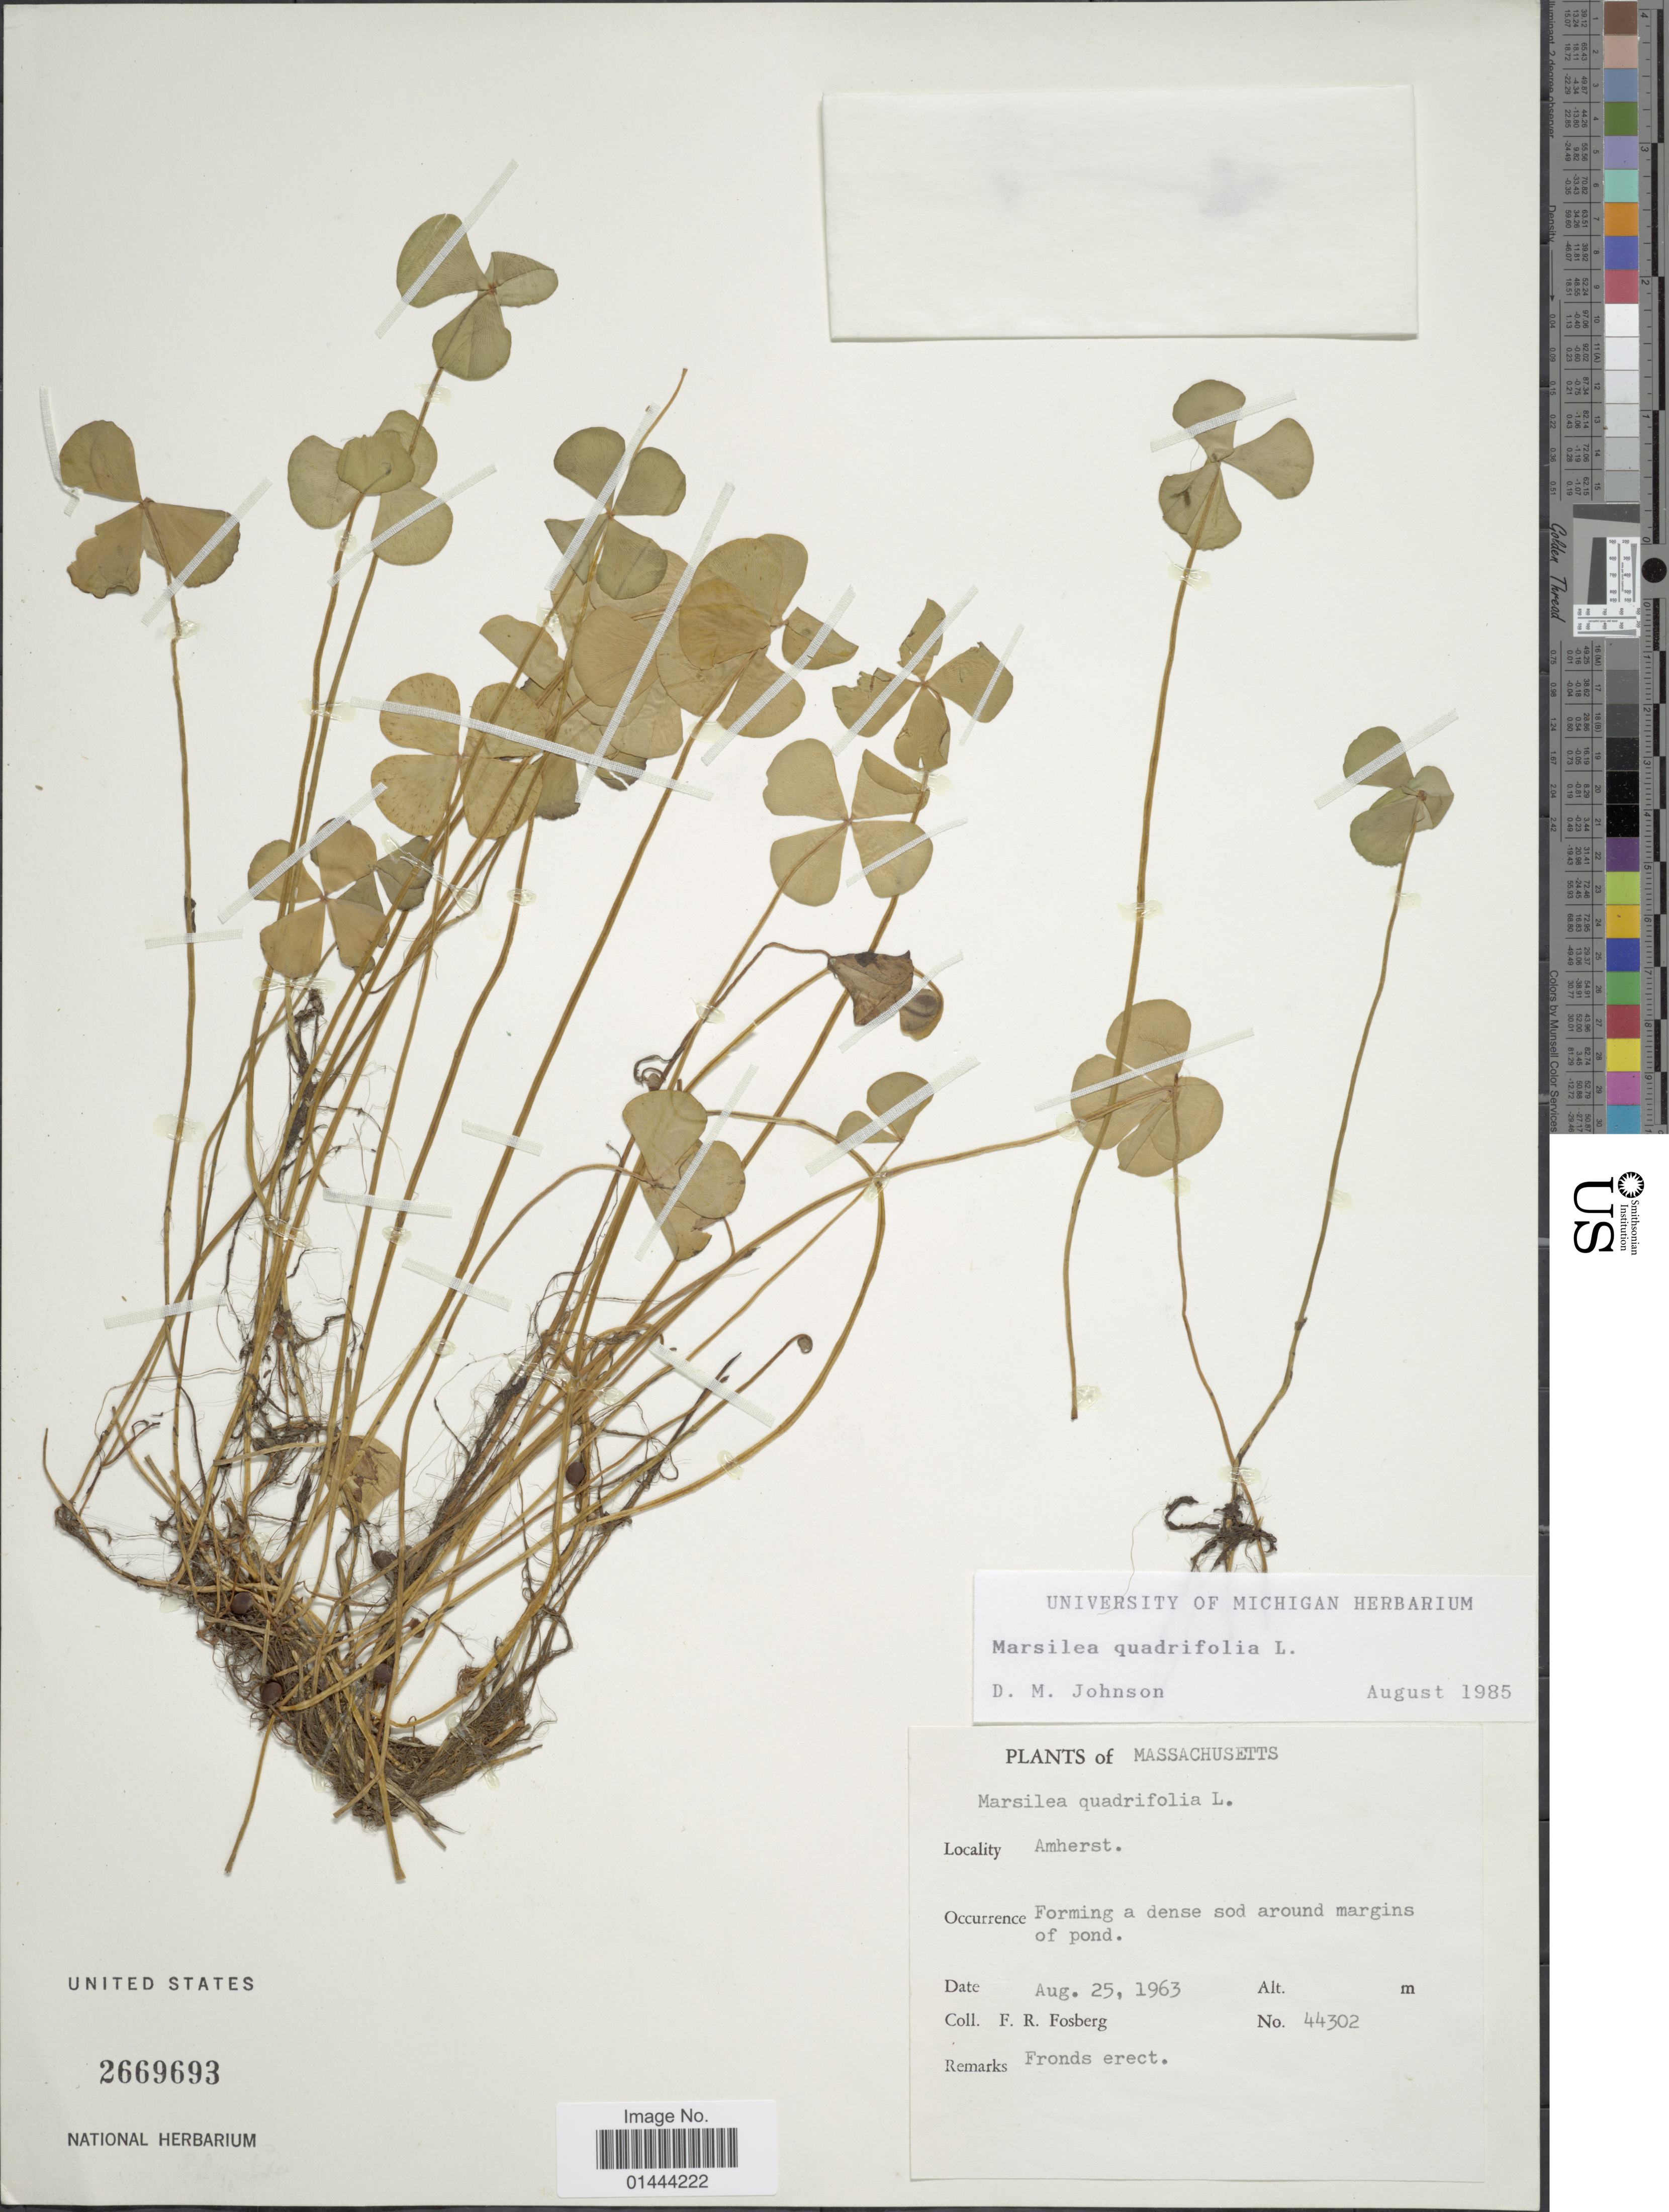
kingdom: Plantae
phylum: Tracheophyta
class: Polypodiopsida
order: Salviniales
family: Marsileaceae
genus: Marsilea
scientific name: Marsilea quadrifolia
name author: L.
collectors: F. R. Fosberg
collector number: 44302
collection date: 1963-08-25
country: United States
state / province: Massachusetts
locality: Amherst, forming a dense sod around margins of pond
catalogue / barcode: US 2669693